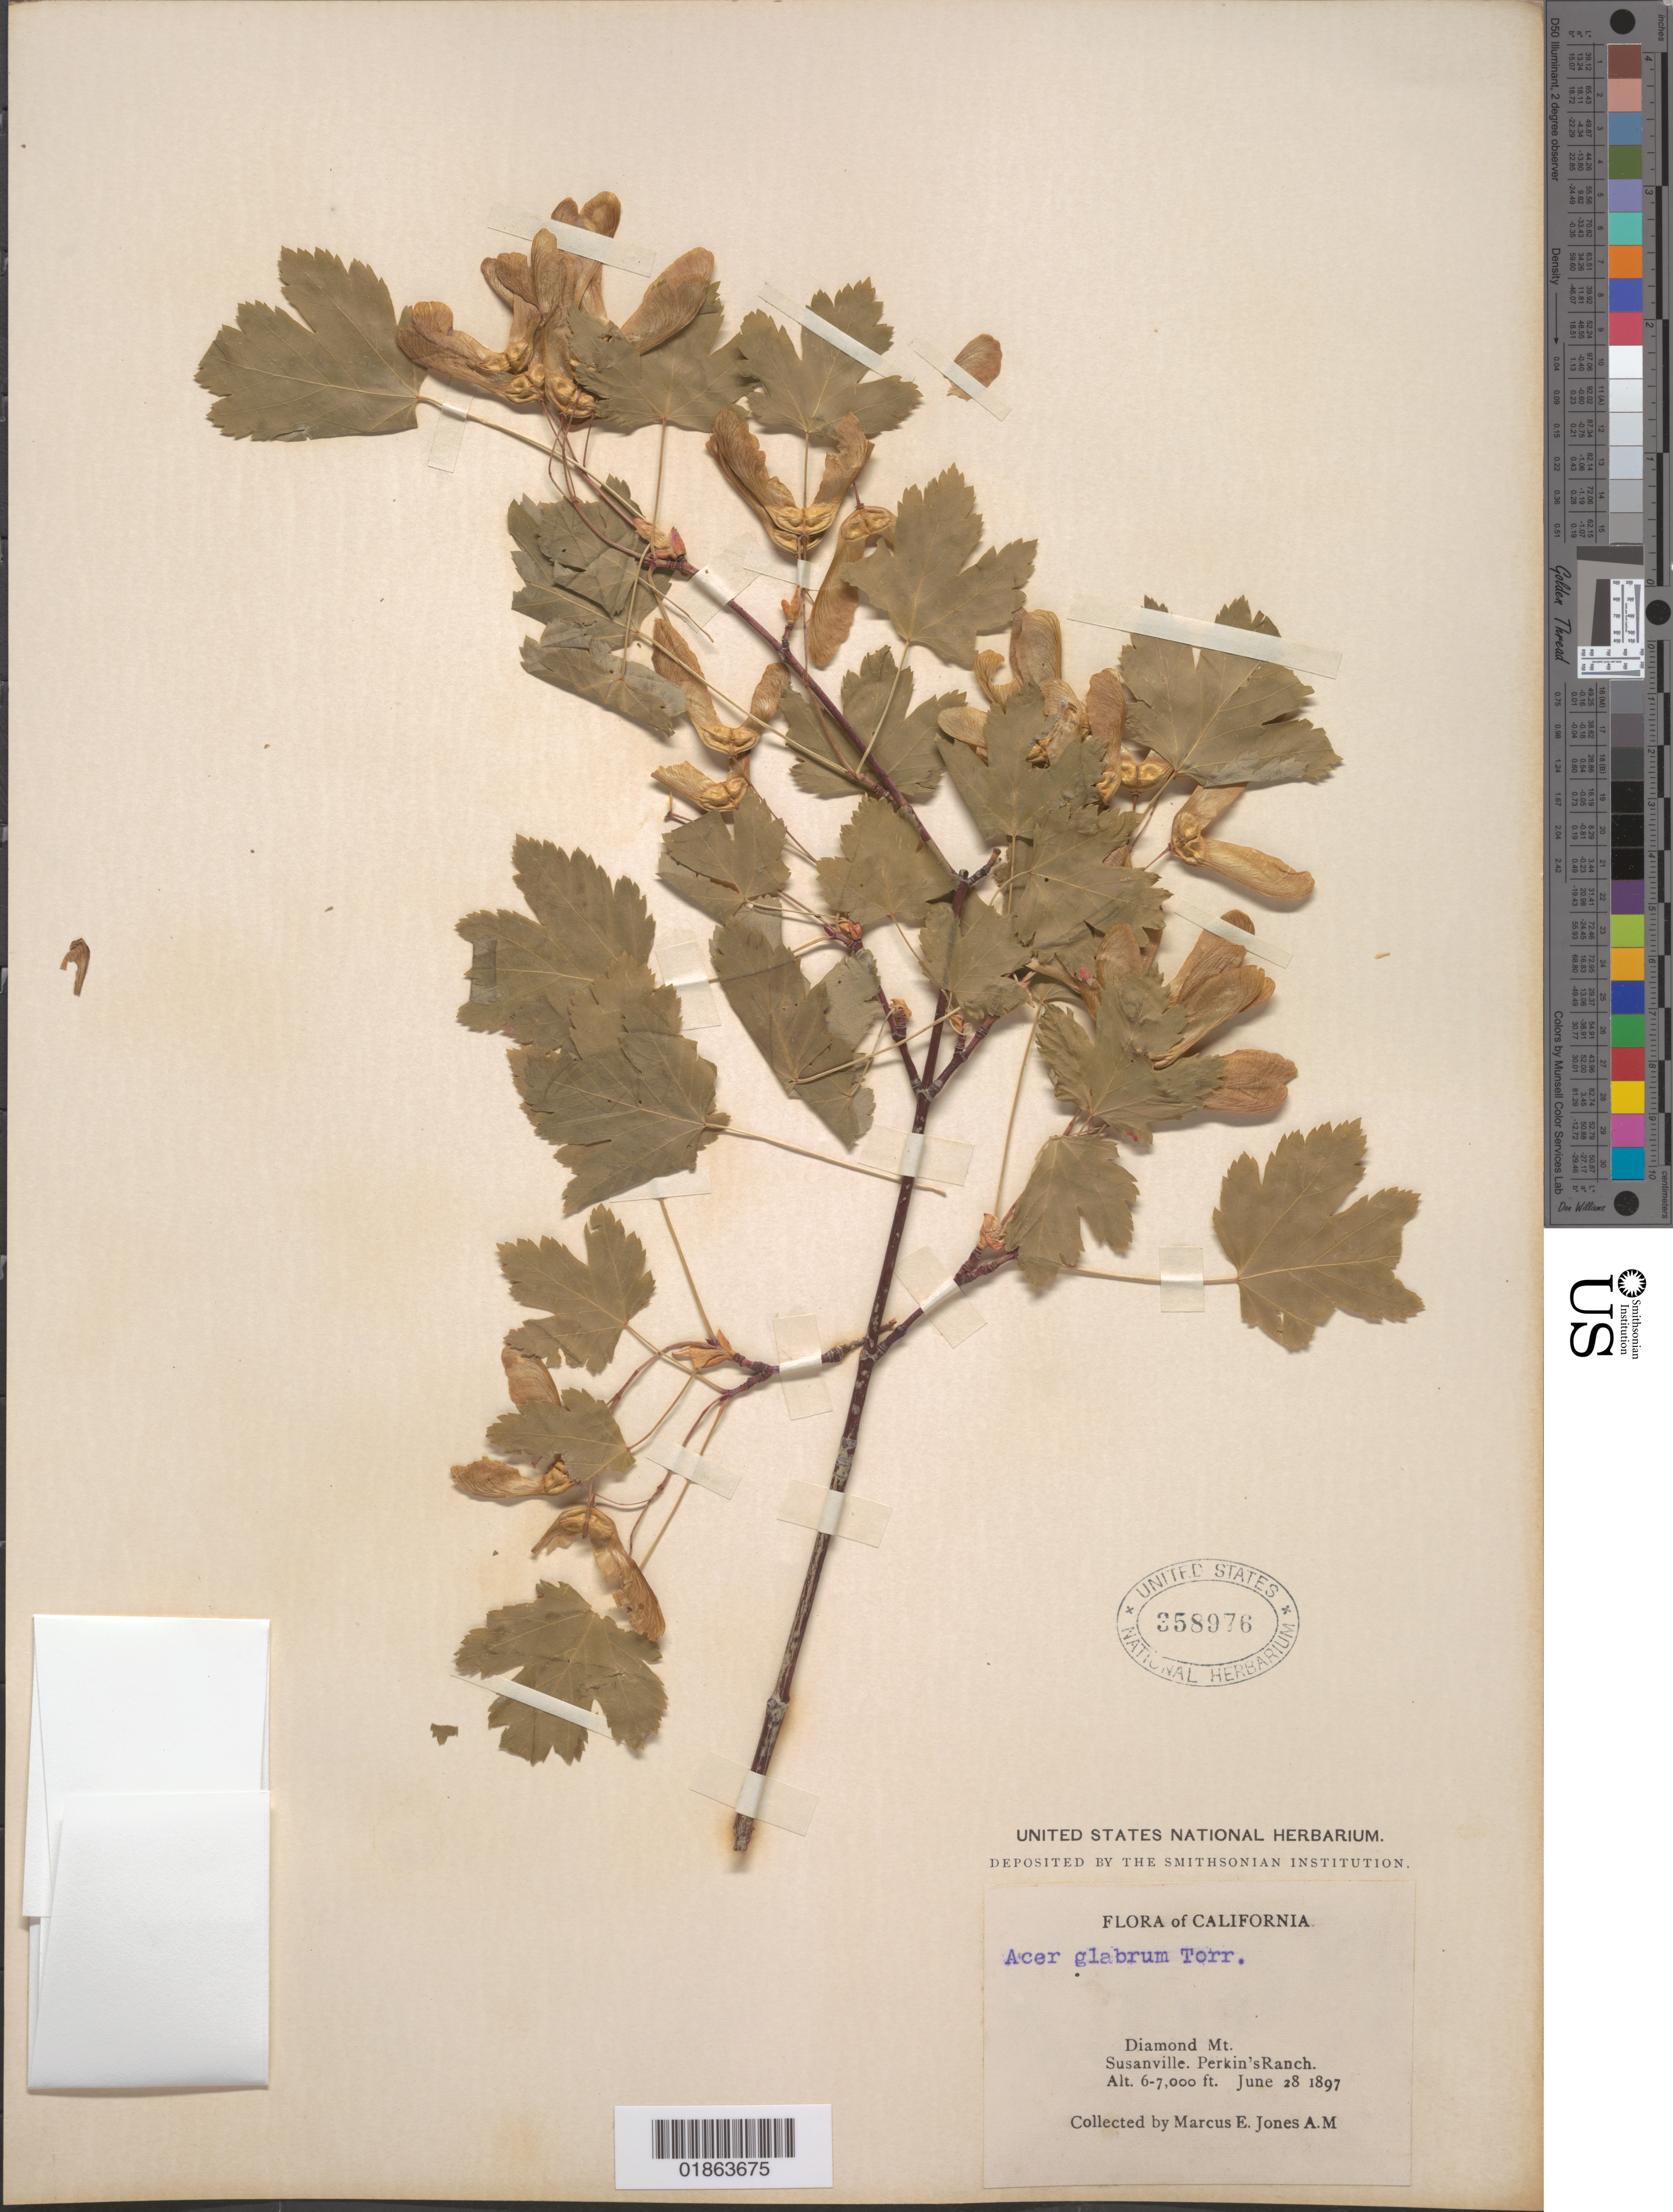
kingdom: Plantae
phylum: Tracheophyta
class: Magnoliopsida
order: Sapindales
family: Sapindaceae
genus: Acer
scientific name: Acer glabrum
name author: Torr.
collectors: M. E. Jones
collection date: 1897-06-28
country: United States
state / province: California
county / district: Lassen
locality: Diamond Mt., Susanville, Perkin's Ranch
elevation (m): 1829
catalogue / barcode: US 358976